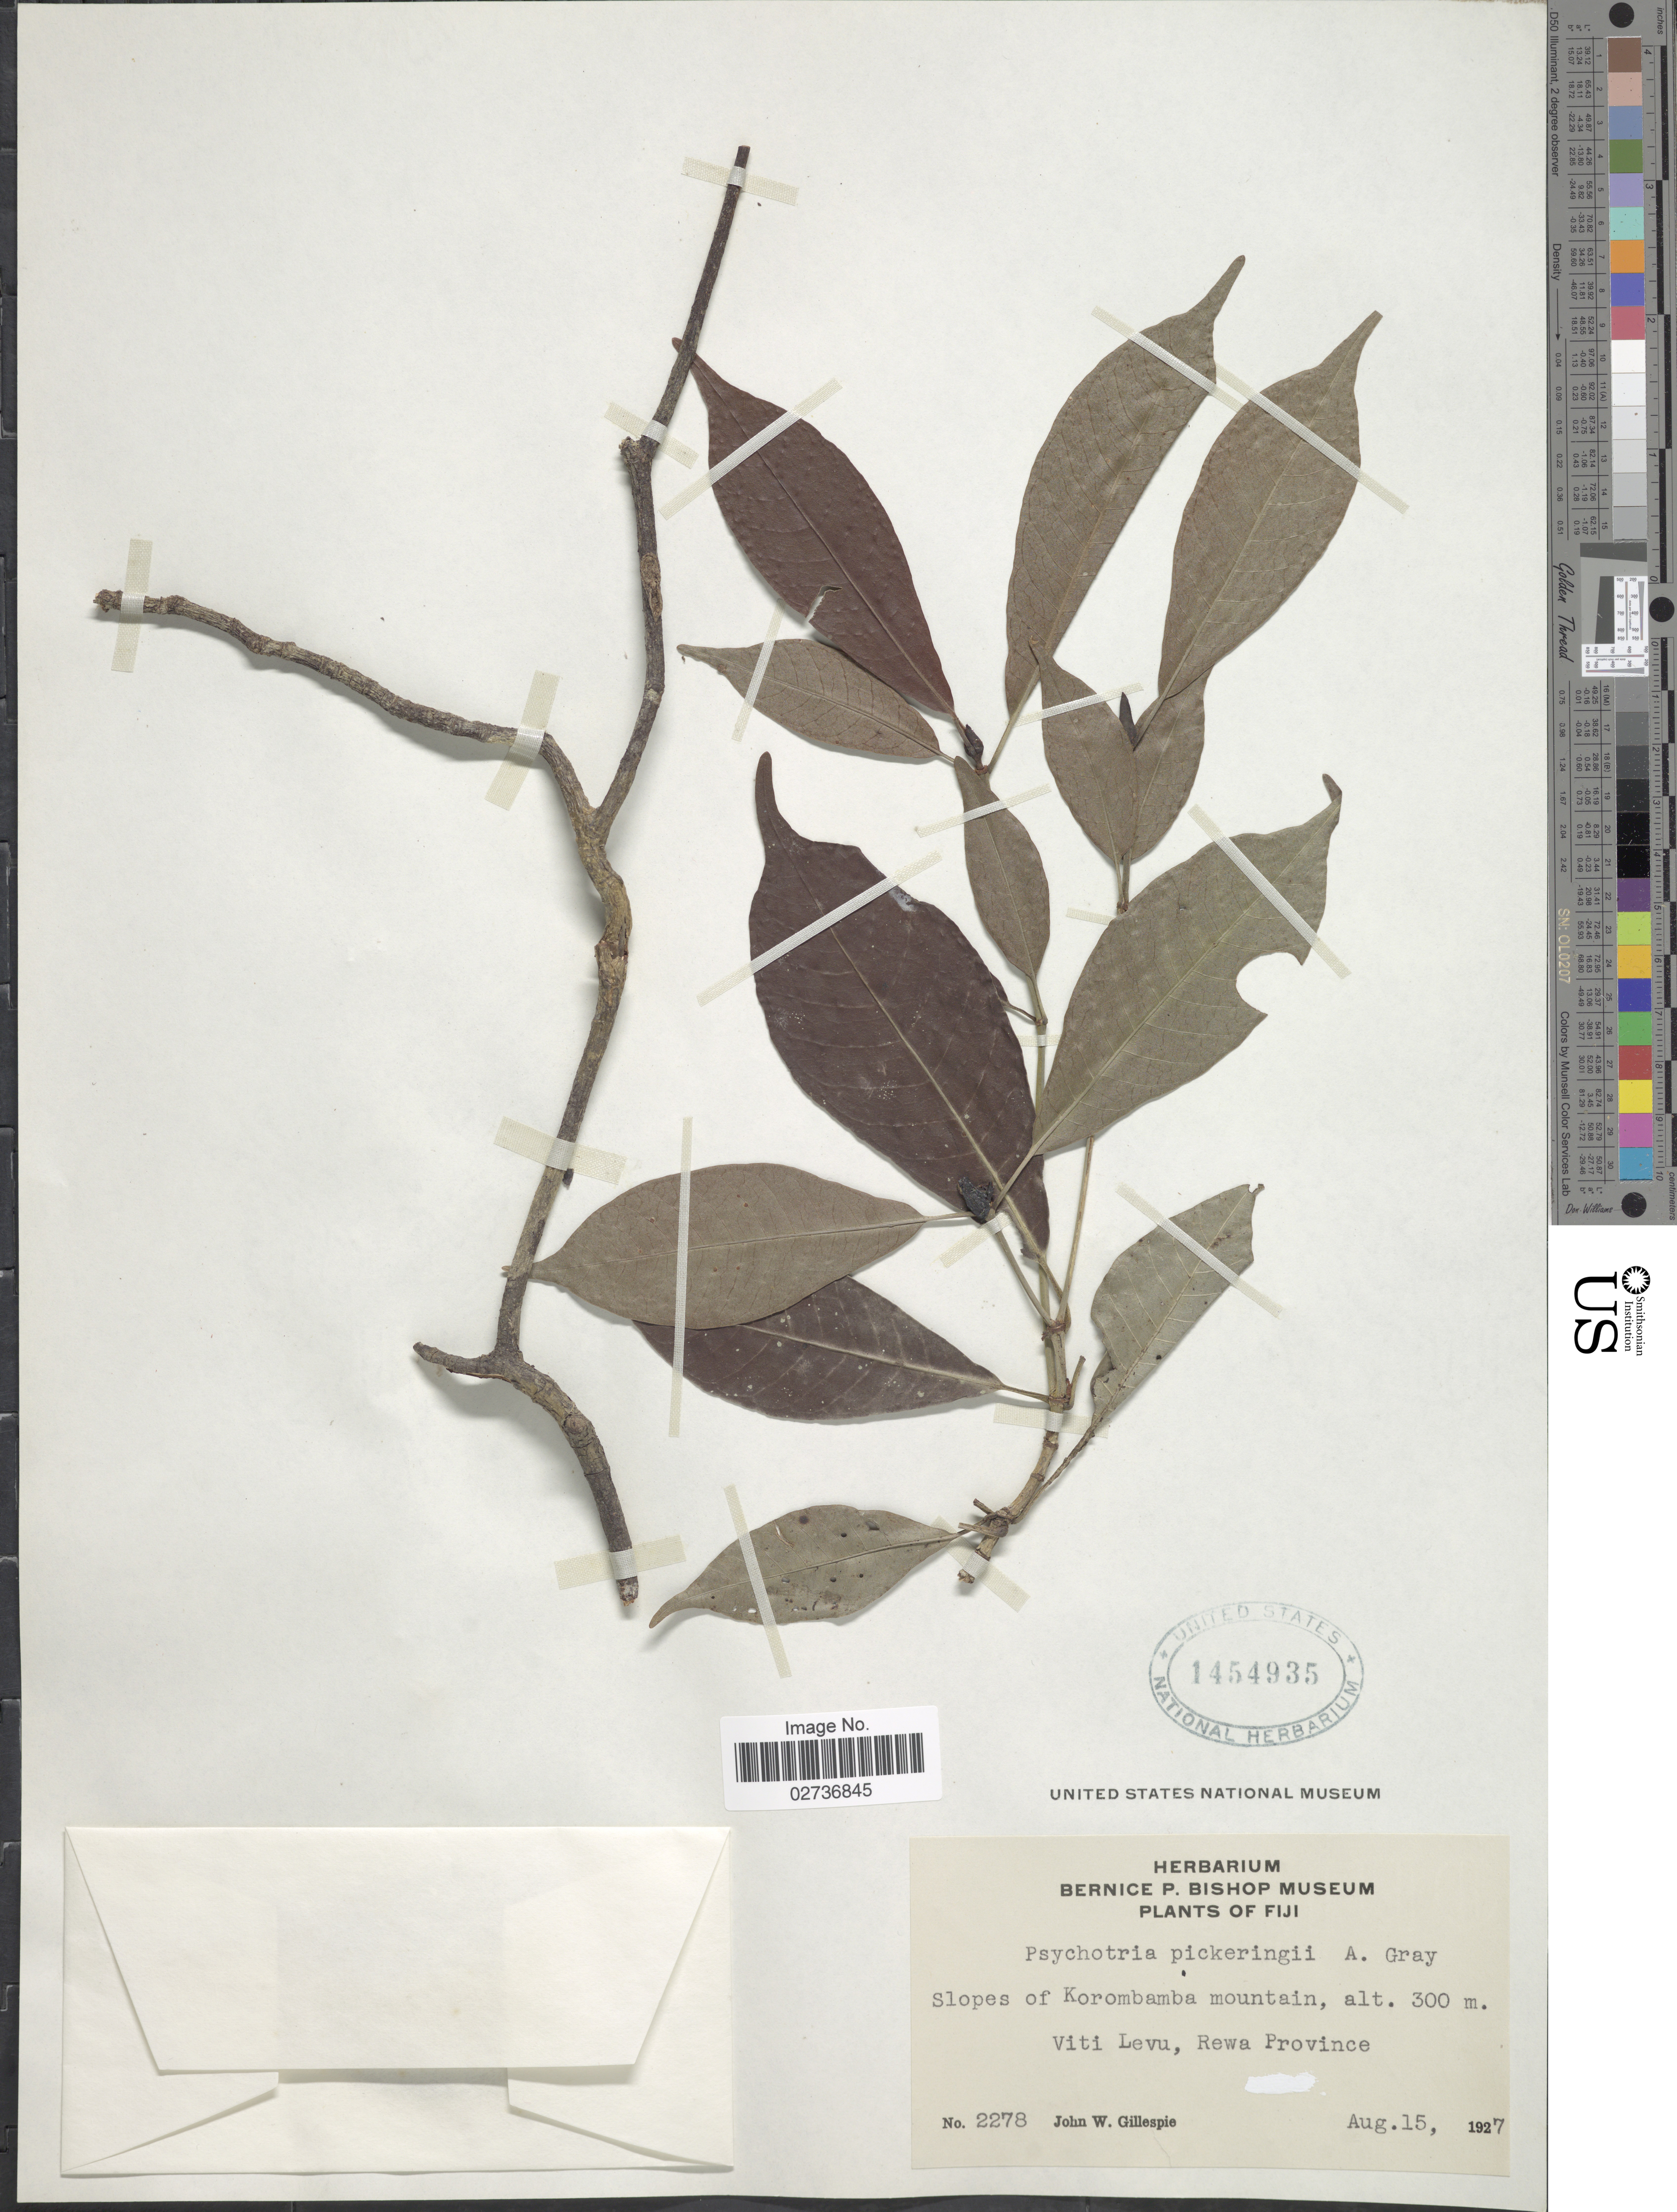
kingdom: Plantae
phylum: Tracheophyta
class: Magnoliopsida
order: Gentianales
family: Rubiaceae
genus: Psychotria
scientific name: Psychotria pickeringii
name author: A. Gray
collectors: J. W. Gillespie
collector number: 2278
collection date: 1927-08-15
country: Fiji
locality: Slopes of Korombamba mountain. Viti Levu, Rewa Province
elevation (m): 300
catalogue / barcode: US 1454935